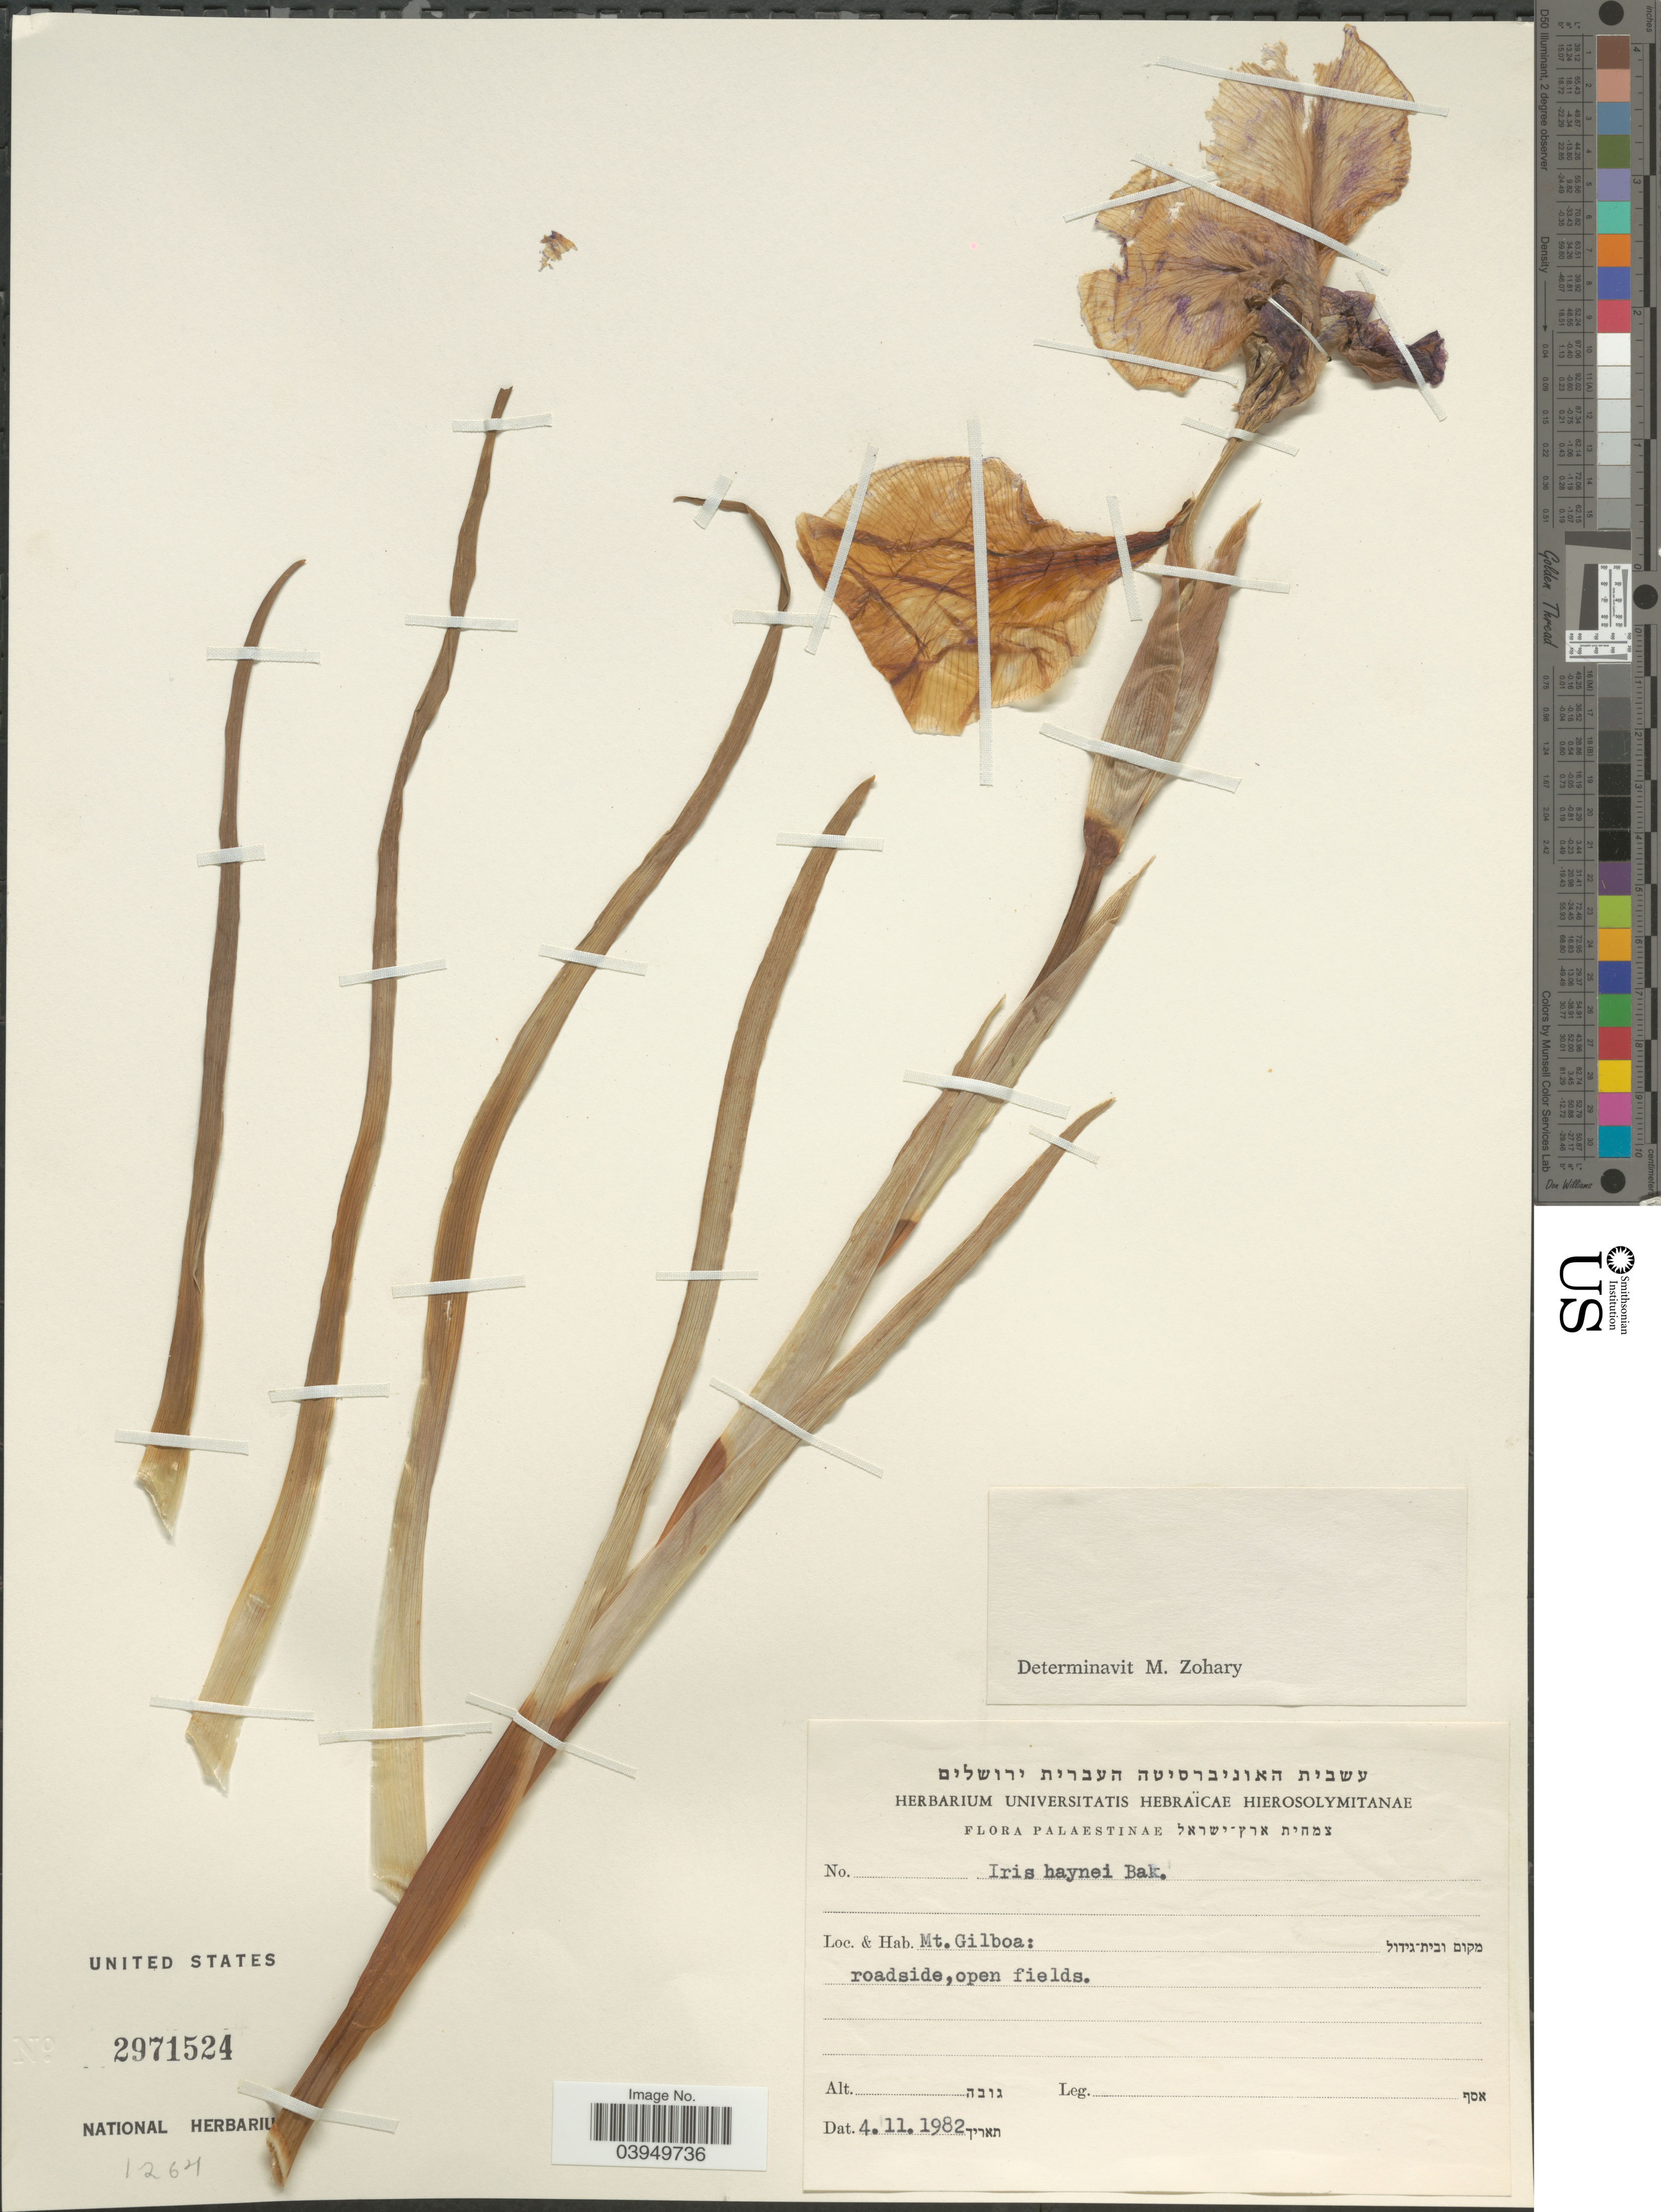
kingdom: Plantae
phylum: Tracheophyta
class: Liliopsida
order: Asparagales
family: Iridaceae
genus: Iris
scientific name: Iris haynei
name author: Baker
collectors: Herbarium Universitatis Hebraicae Hierosolymitanae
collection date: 1982-11-04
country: Israel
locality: Palaestinae. Mt. Gilboa.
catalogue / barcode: US 2971524